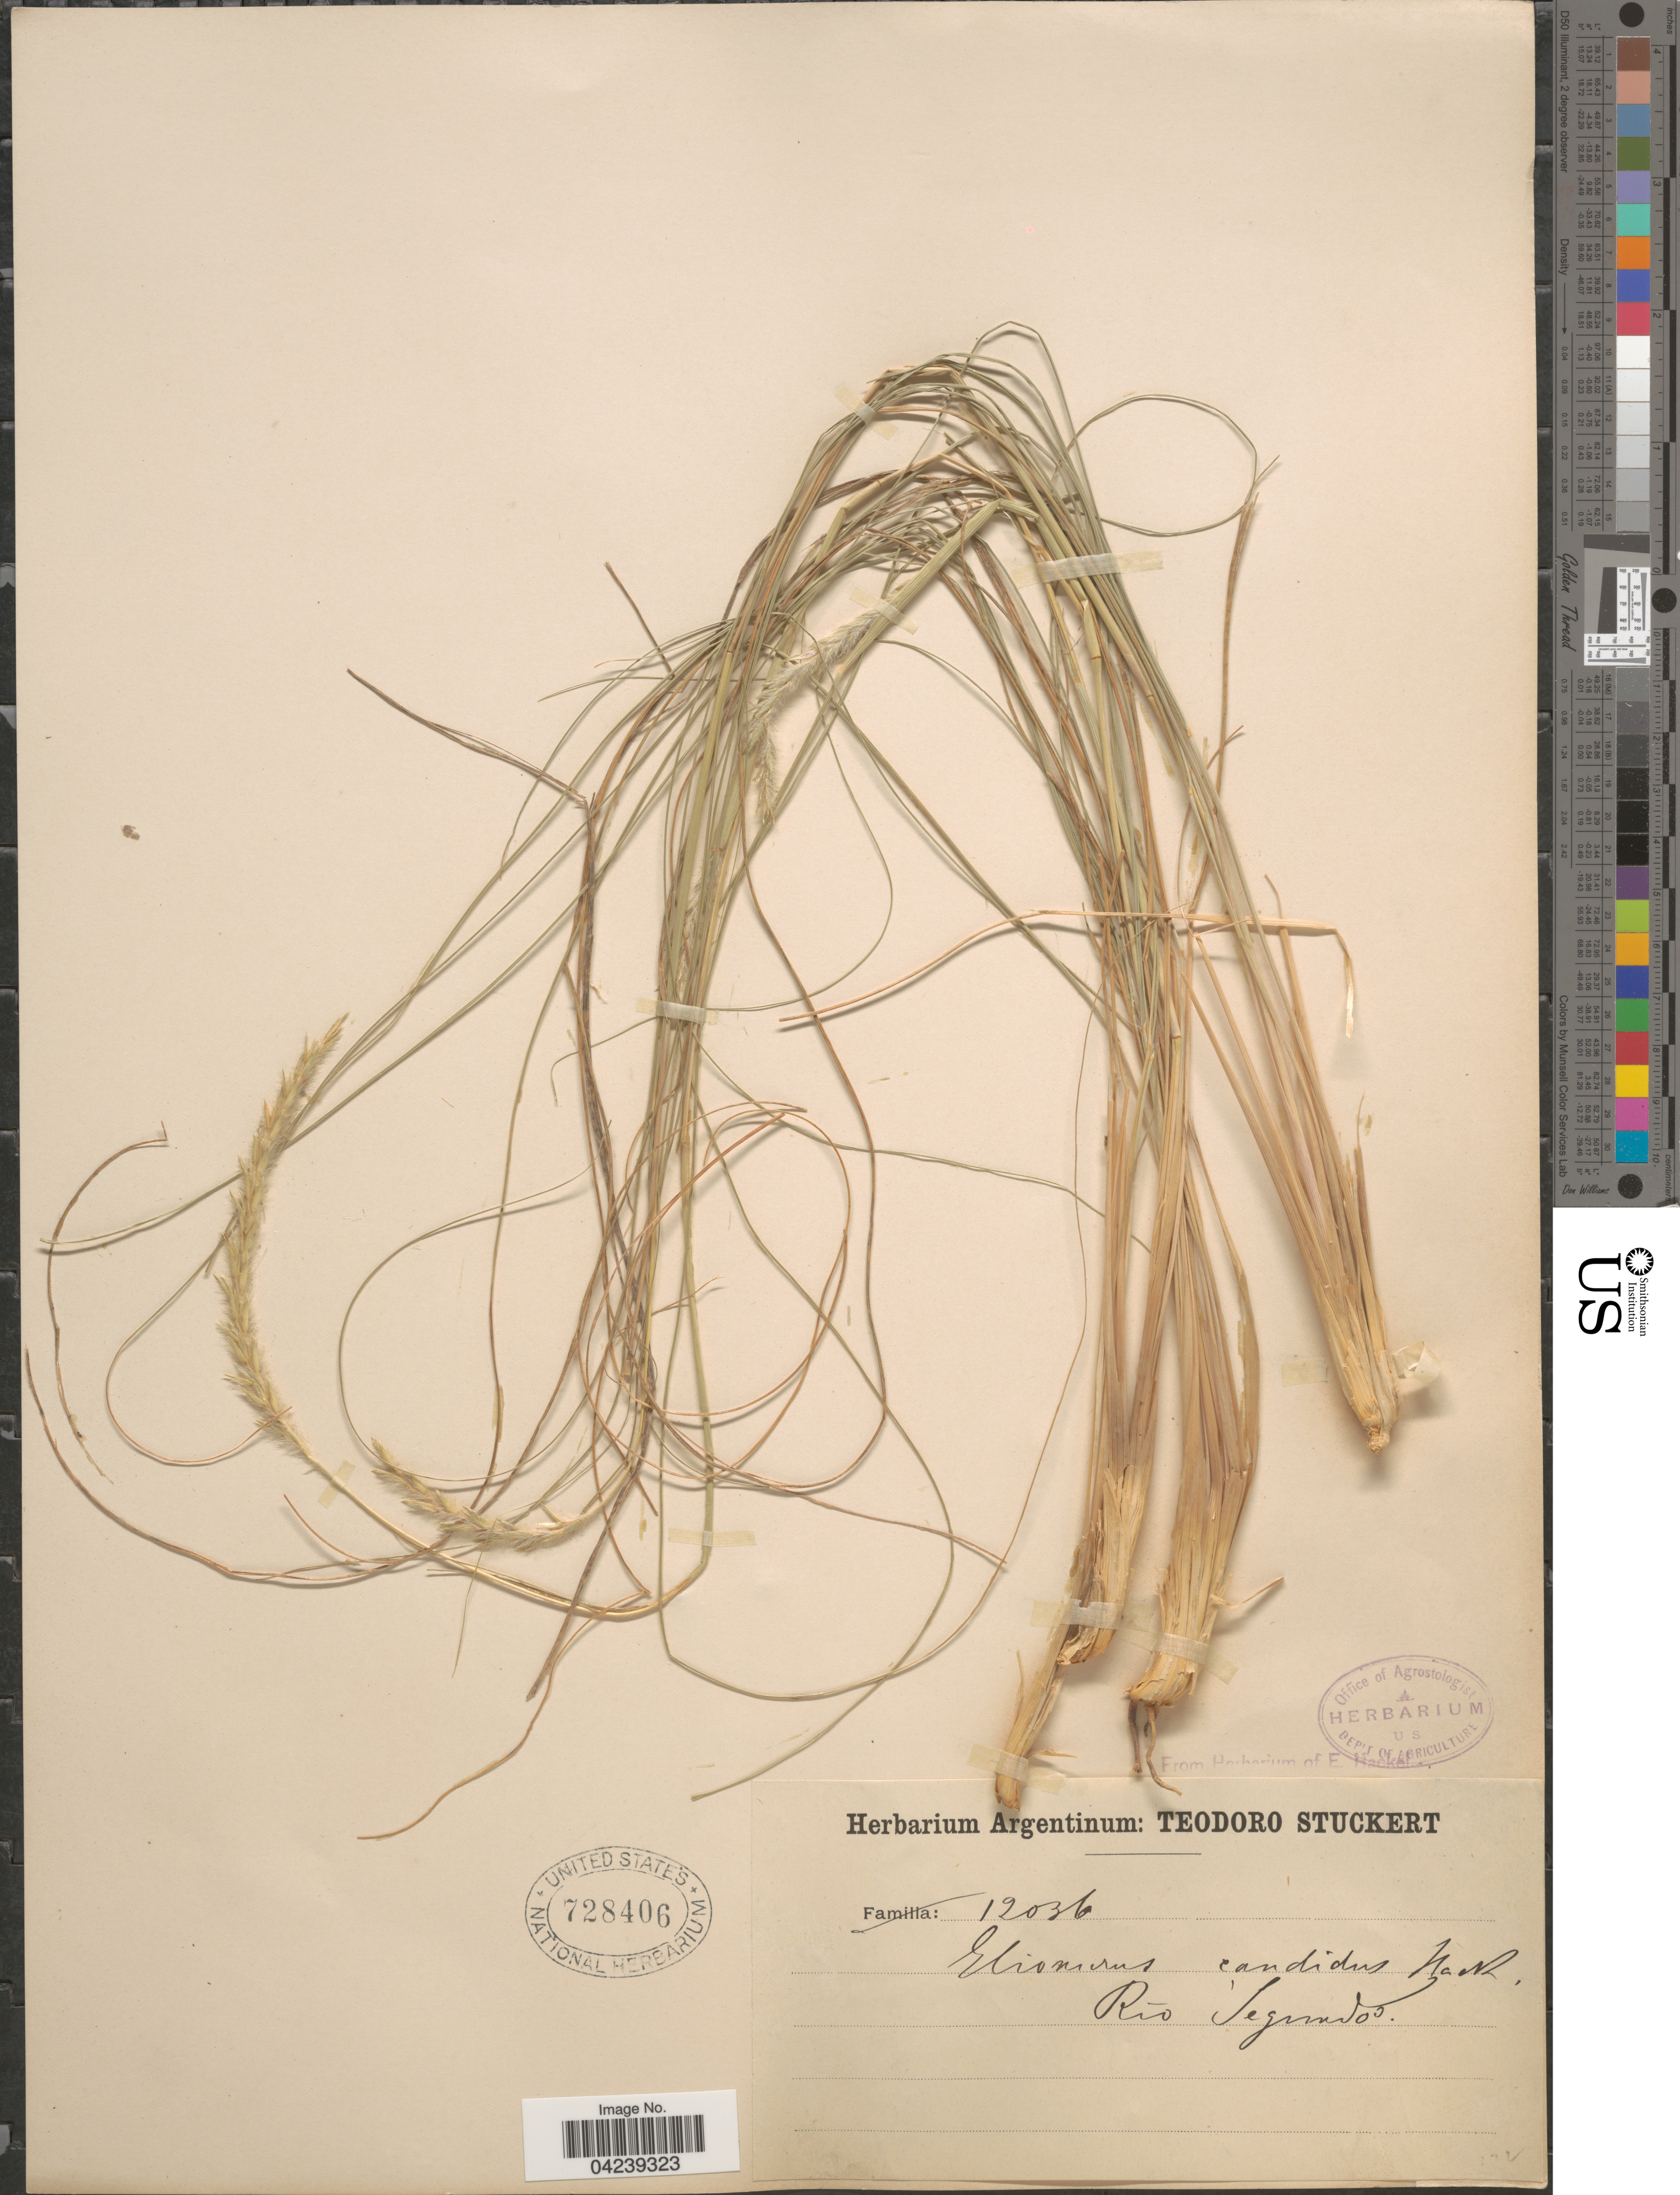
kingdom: Plantae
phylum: Tracheophyta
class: Liliopsida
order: Poales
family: Poaceae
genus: Elionurus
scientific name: Elionurus tripsacoides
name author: Humb. & Bonpl. ex Willd.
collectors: T. Stuckert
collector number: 12036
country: Argentina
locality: Rio Segundo.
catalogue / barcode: US 728406